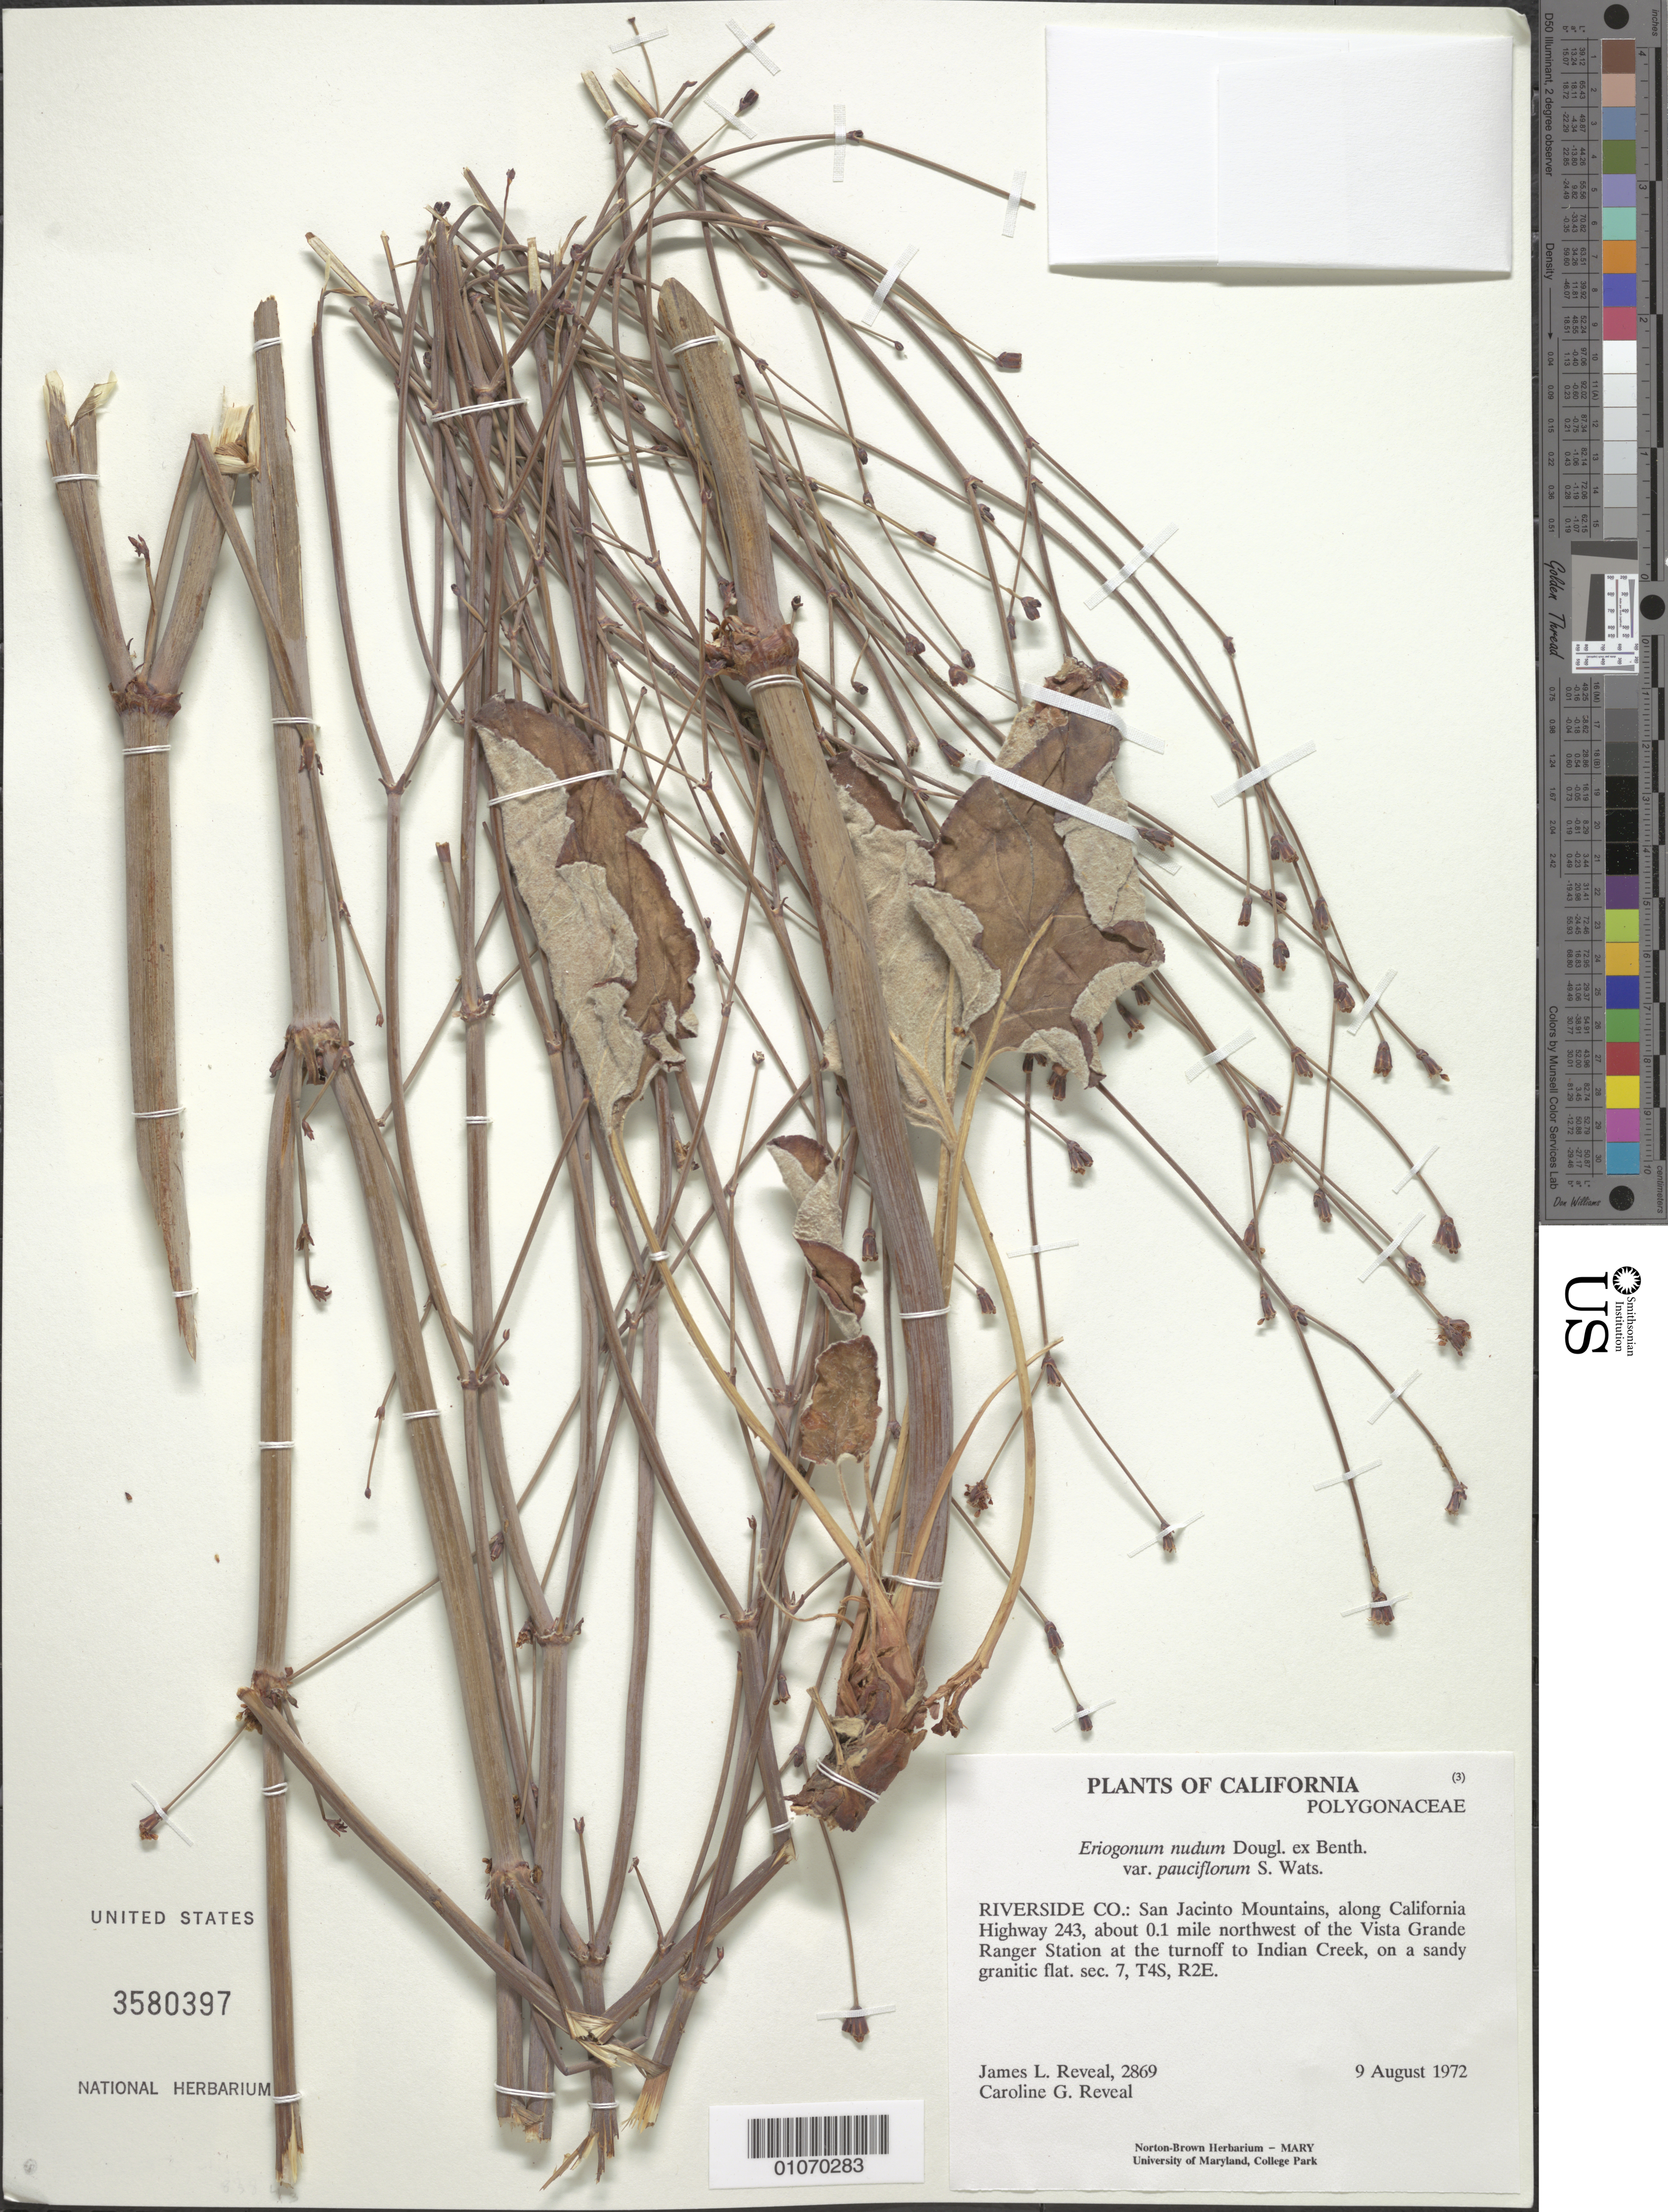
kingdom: Plantae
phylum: Tracheophyta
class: Magnoliopsida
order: Caryophyllales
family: Polygonaceae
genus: Eriogonum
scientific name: Eriogonum nudum var. pauciflorum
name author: S. Watson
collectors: J. L. Reveal & C. G. Reveal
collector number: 2869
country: United States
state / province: California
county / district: Riverside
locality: San Jacinto Mts., along California Hwy 243, NW of the Vista Grande Ranger Station at the Turnoff to Indian Creek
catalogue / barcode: US 3580397